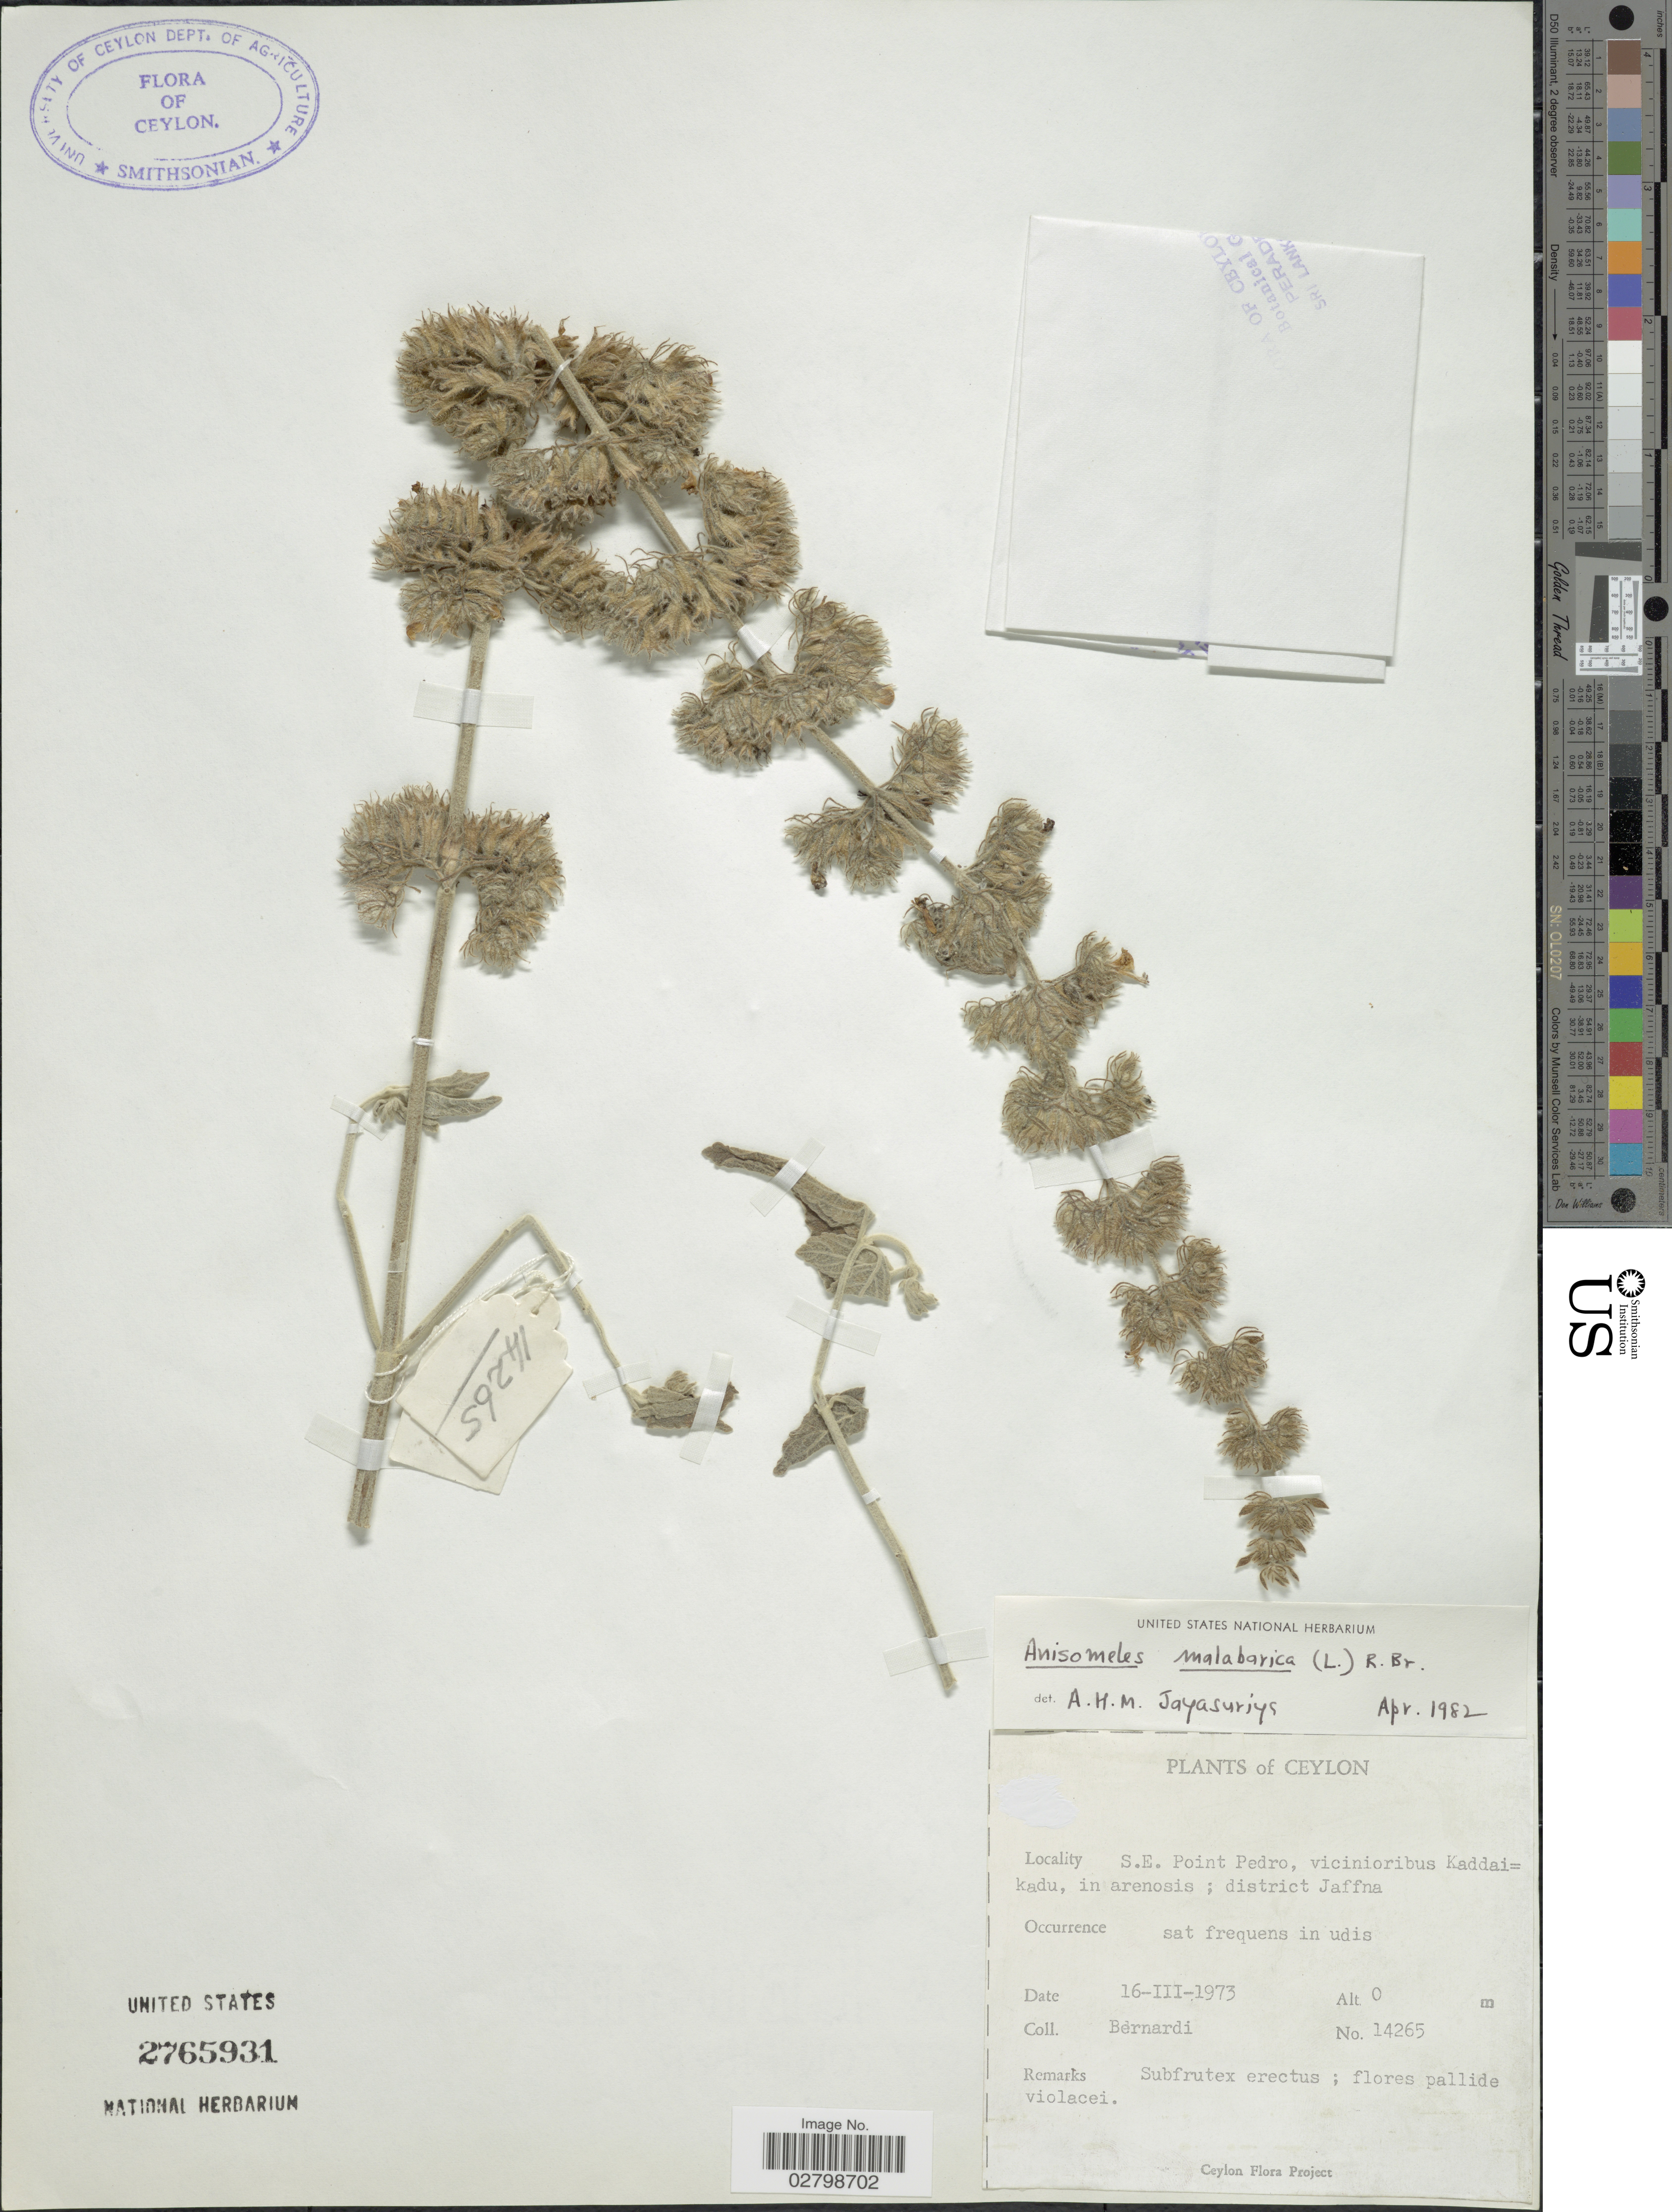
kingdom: Plantae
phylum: Tracheophyta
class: Magnoliopsida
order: Lamiales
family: Lamiaceae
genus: Anisomeles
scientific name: Anisomeles malabarica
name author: (L.) R. Br. ex Sims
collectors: Bernardi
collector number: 14265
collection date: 1973-03-16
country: Sri Lanka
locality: Ceylon, S.E. Point Pedro, vicinioribus Kaddai=kadu, district Jaffna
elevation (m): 0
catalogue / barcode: US 2765931